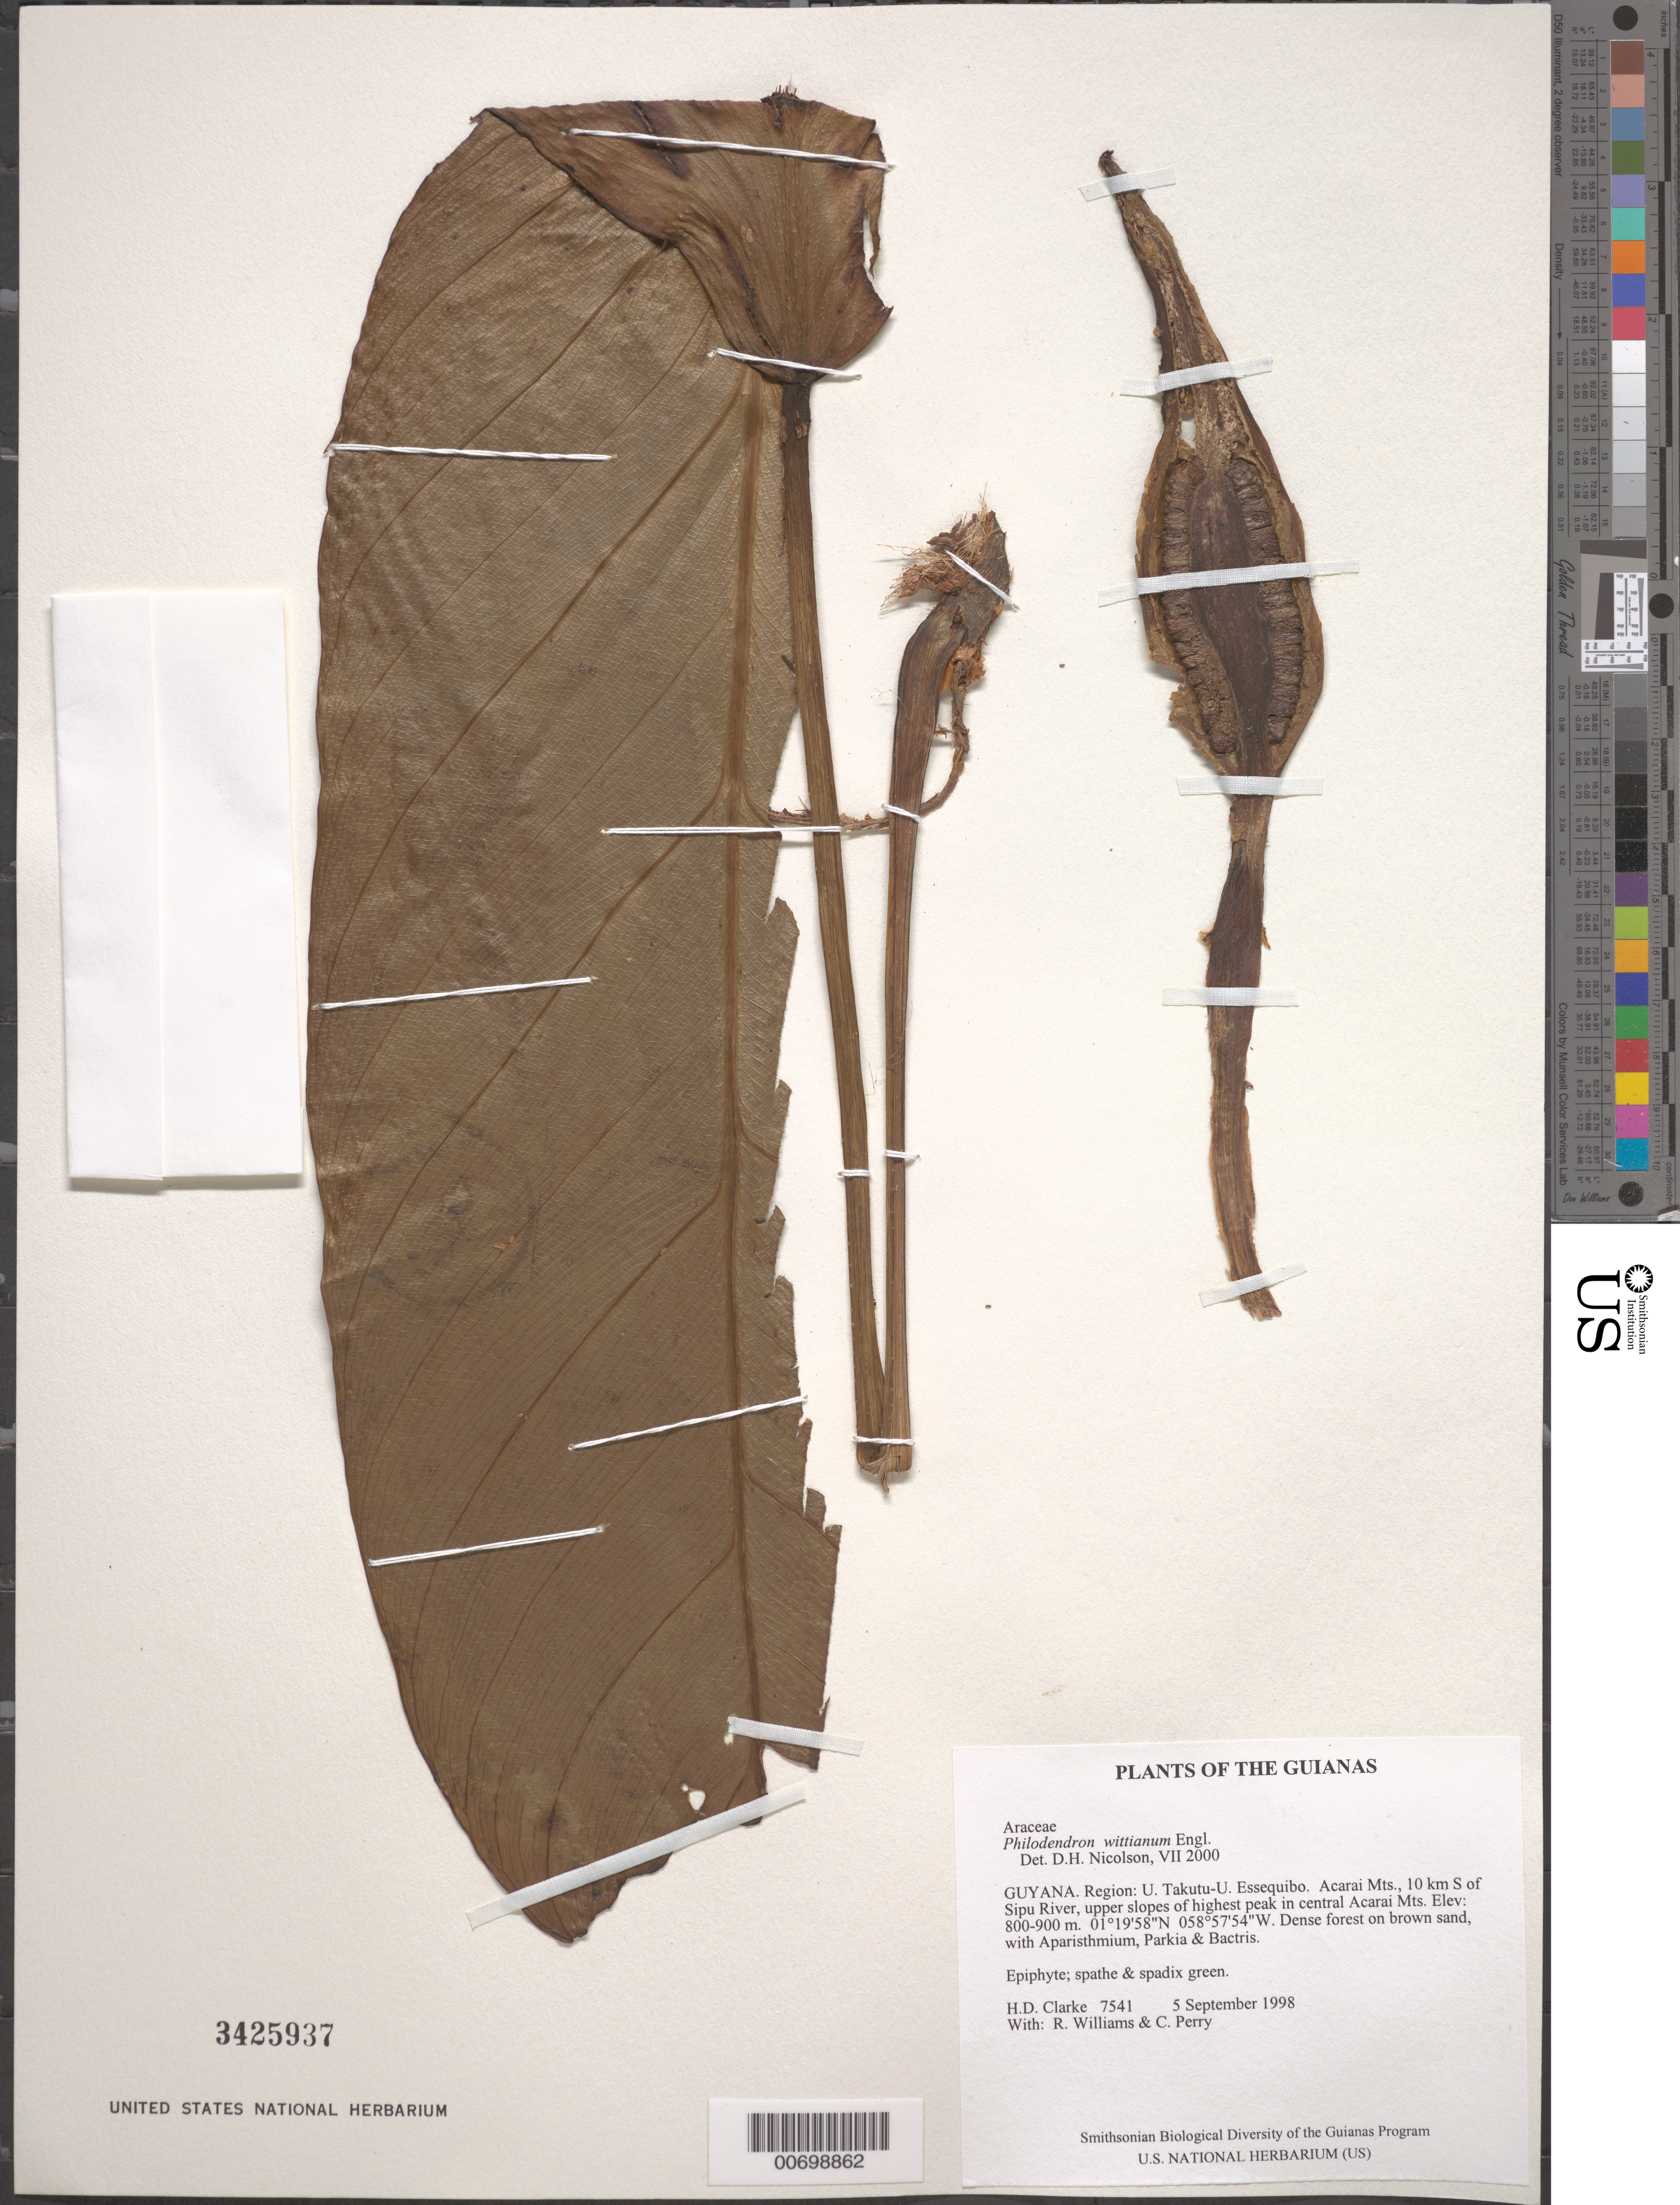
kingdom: Plantae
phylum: Tracheophyta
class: Liliopsida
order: Alismatales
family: Araceae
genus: Philodendron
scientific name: Philodendron wittianum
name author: Engl.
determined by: Nicolson, Dan H.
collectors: H. D. Clarke, R. Williams & C. Perry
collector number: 7541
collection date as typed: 5 September 1998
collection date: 1998-09-05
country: Guyana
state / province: U. Takutu-U. Essequibo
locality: Acarai Mts., 10 km S of Sipu River, upper slopes of highest peak in central Acarai Mts.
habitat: Dense forest on brown sand, with Aparisthmium, Parkia & Bactris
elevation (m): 800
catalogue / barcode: US 3425937